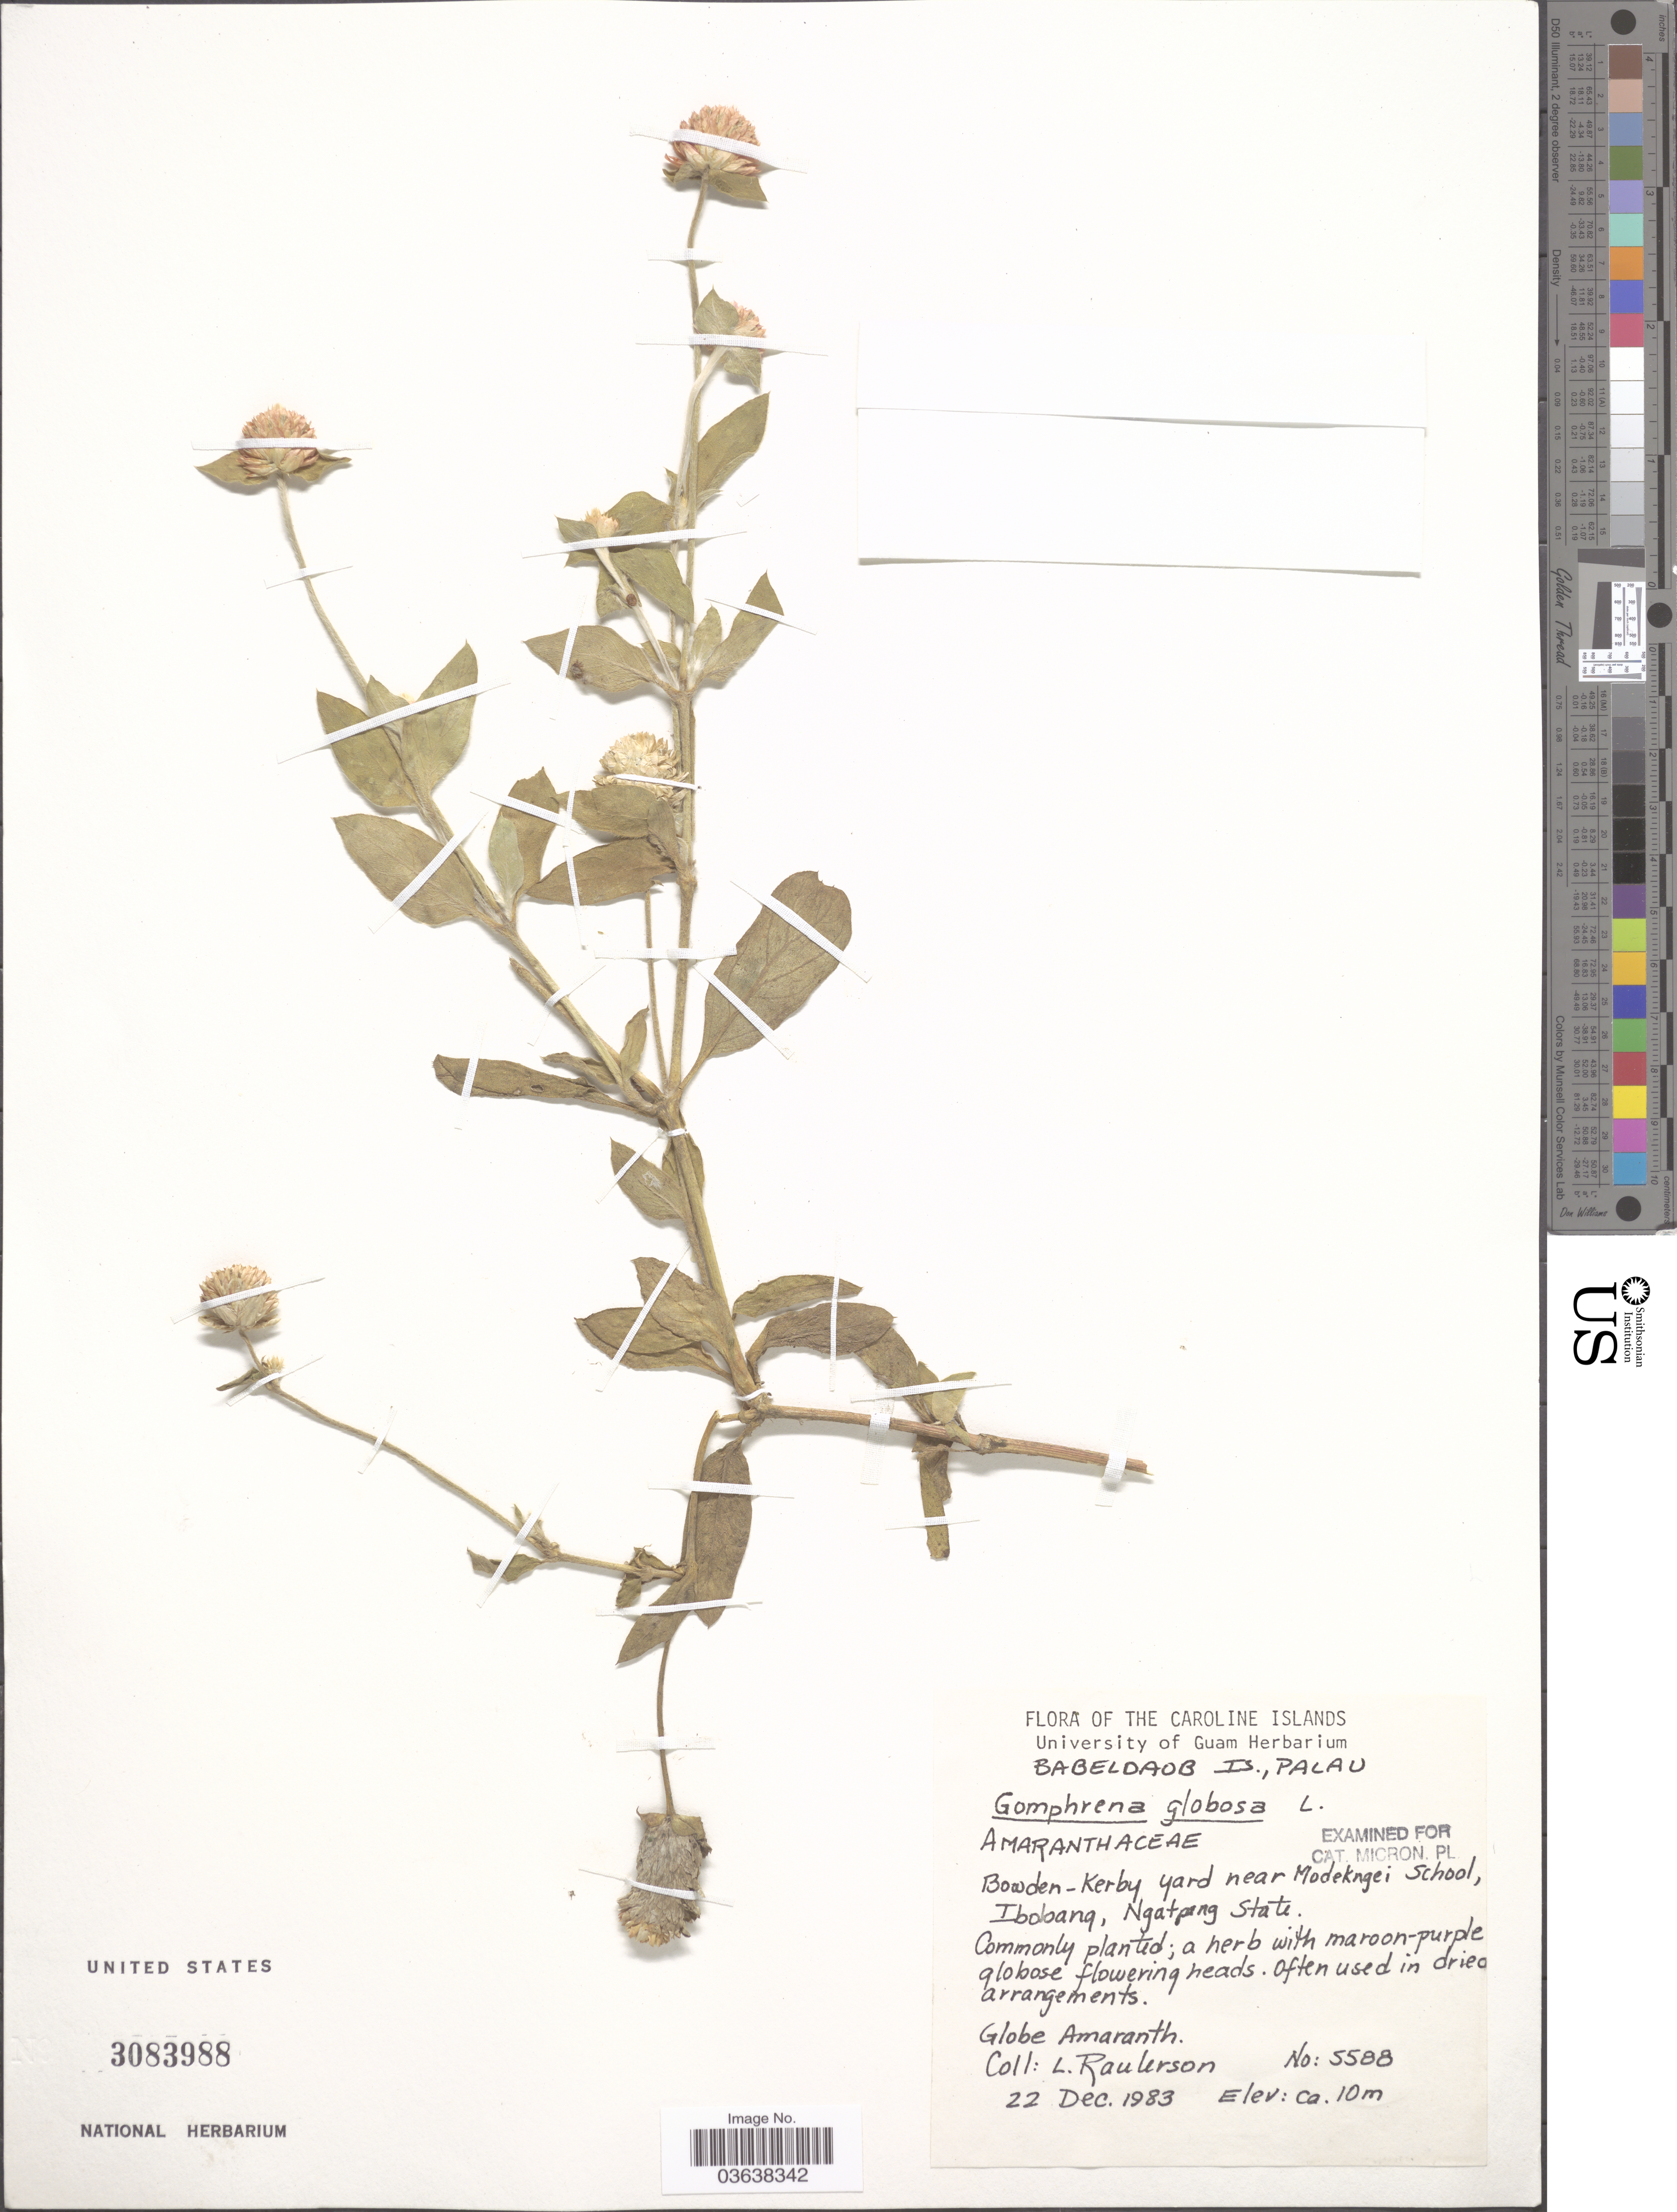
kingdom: Plantae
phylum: Tracheophyta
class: Magnoliopsida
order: Caryophyllales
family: Amaranthaceae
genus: Gomphrena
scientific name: Gomphrena globosa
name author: L.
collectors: L. Raulerson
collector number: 5588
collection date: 1983-12-22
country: Palau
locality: The Caroline Islands. Babeldaob Is., Palau. Bowden-Kerby yard near Modekngei School, Ibobang, Ngatpang State.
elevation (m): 10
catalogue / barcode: US 3083988